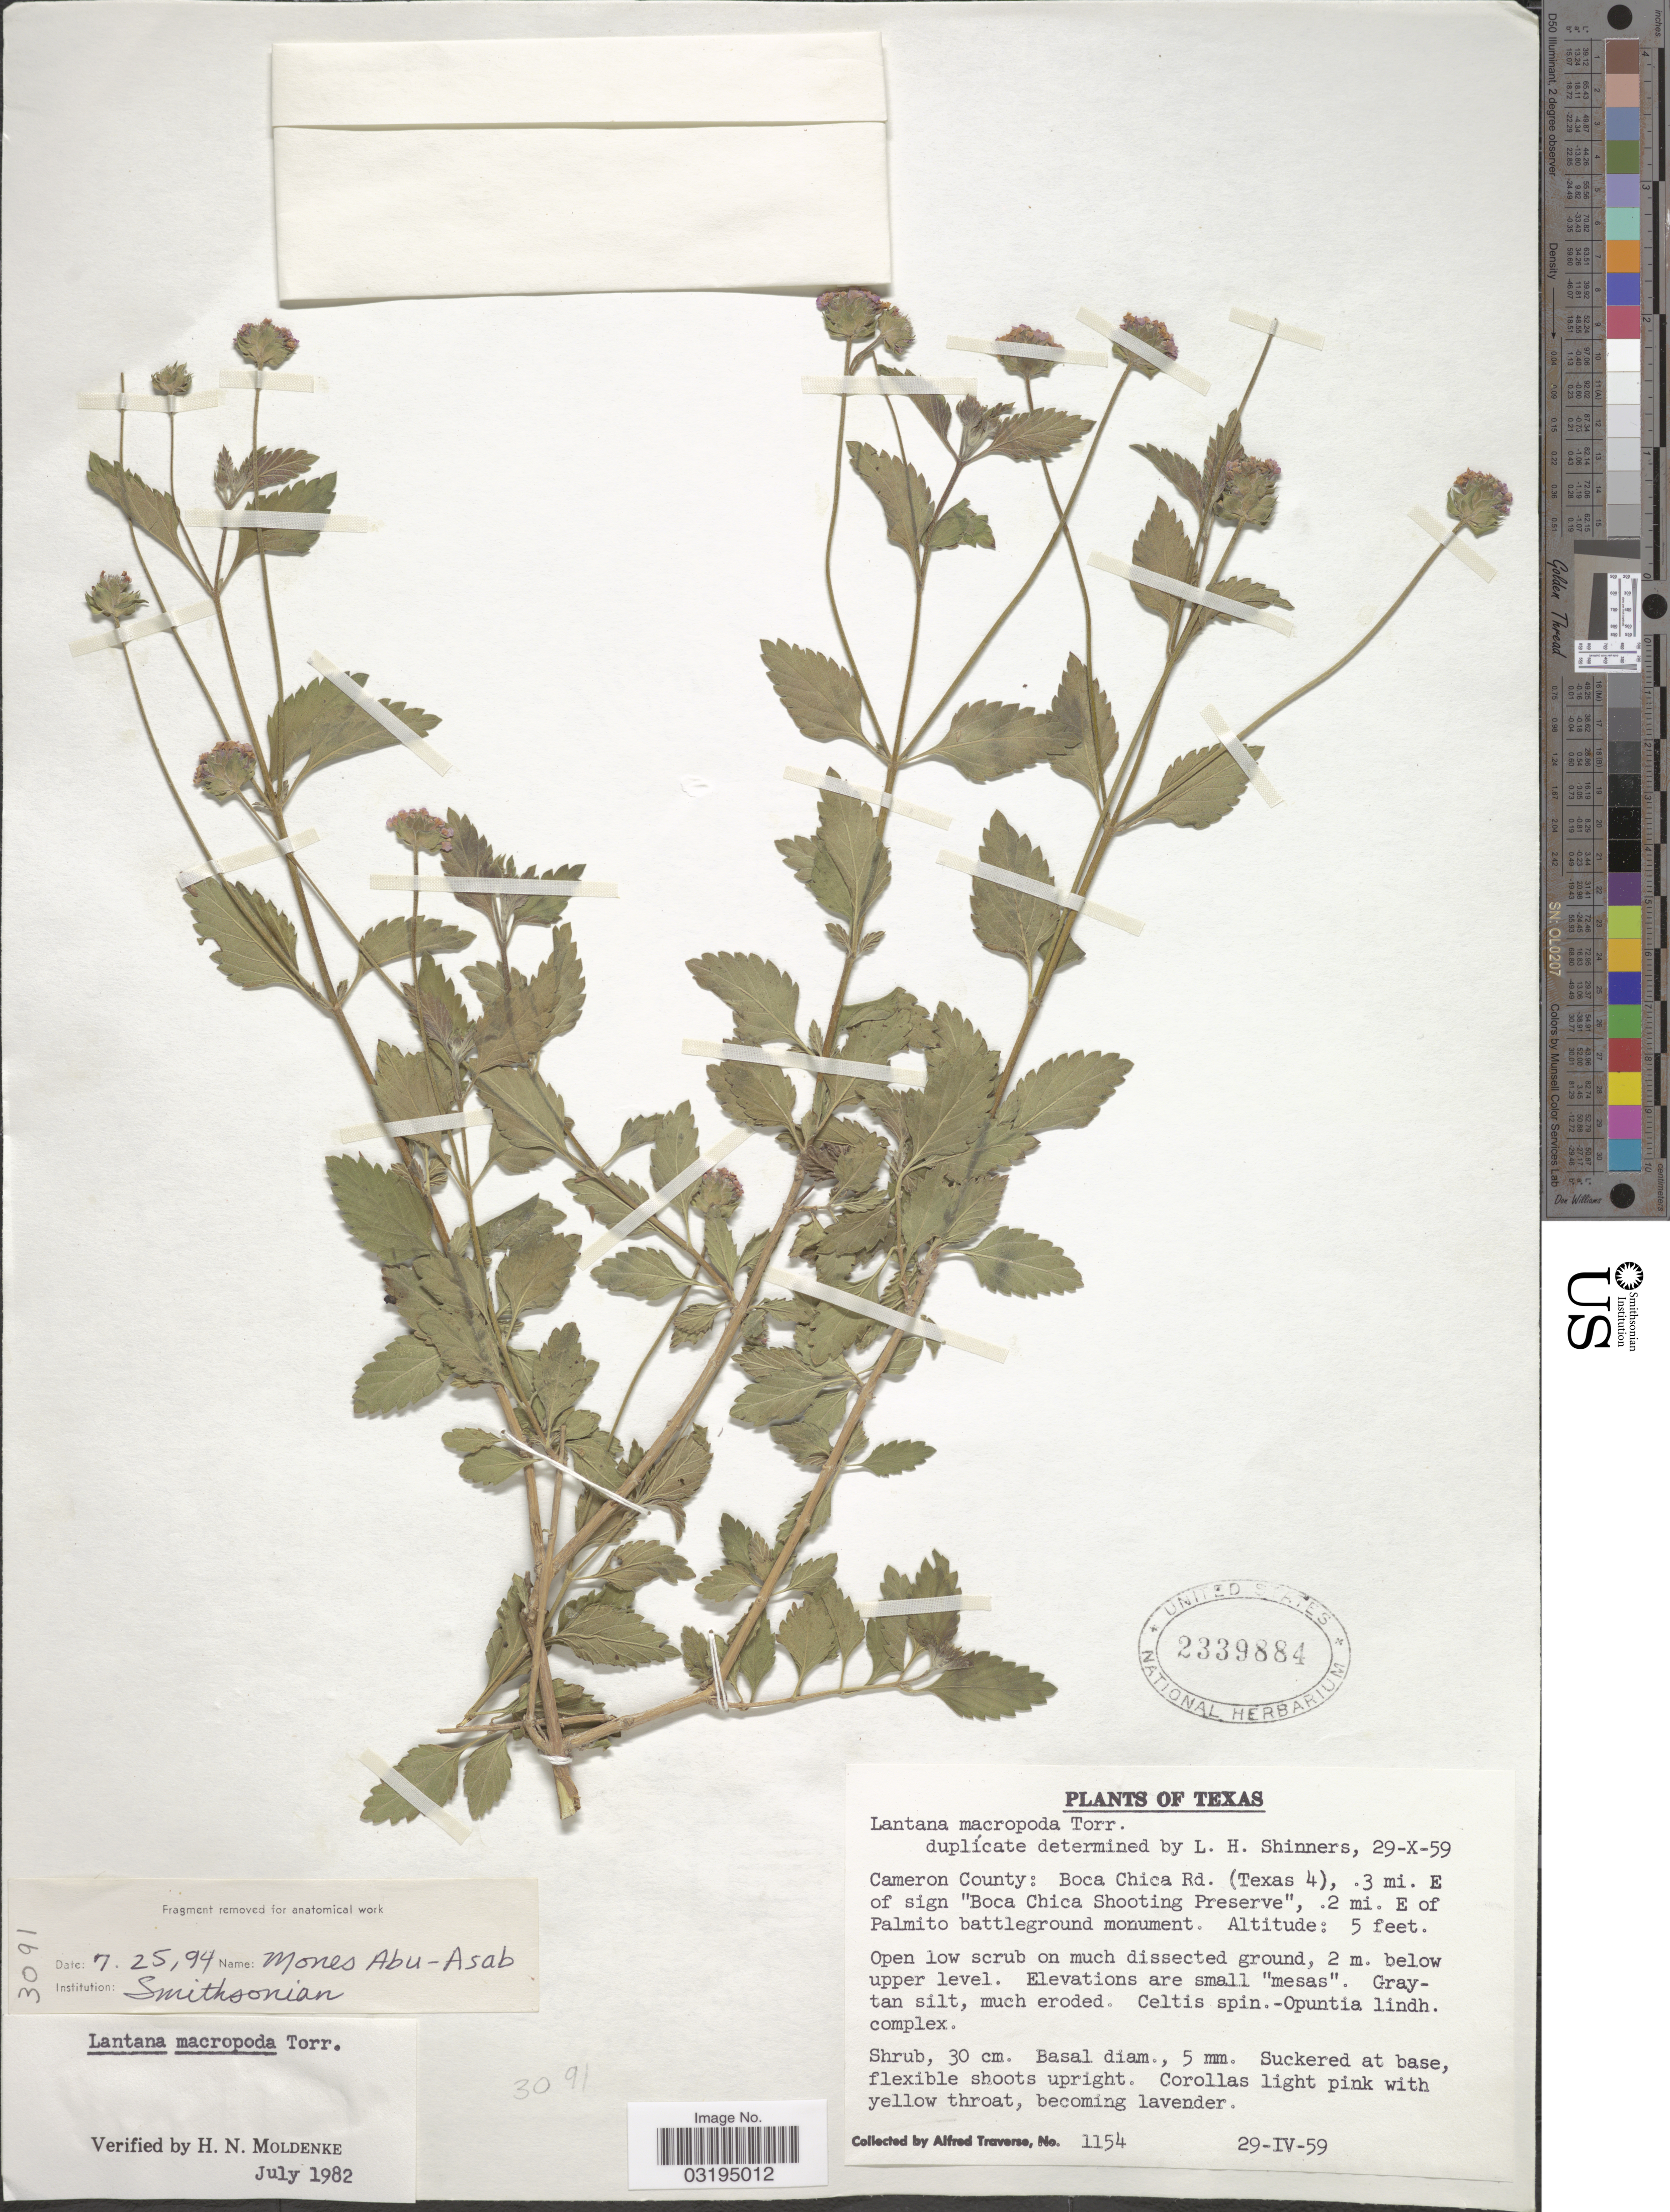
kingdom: Plantae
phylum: Tracheophyta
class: Magnoliopsida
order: Lamiales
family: Verbenaceae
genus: Lantana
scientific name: Lantana macropoda f. albiflora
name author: Moldenke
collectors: A. Traverse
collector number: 1154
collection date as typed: Transcribed d/m/y: 29/4/59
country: United States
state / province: Texas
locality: Cameron County: Boca Chica Rd. (Texas 4), 3 mi. E of sign "Boca Chica Shooting Preserve", 2 mi. E of Palmito battleground monument.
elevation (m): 2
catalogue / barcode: US 2339884